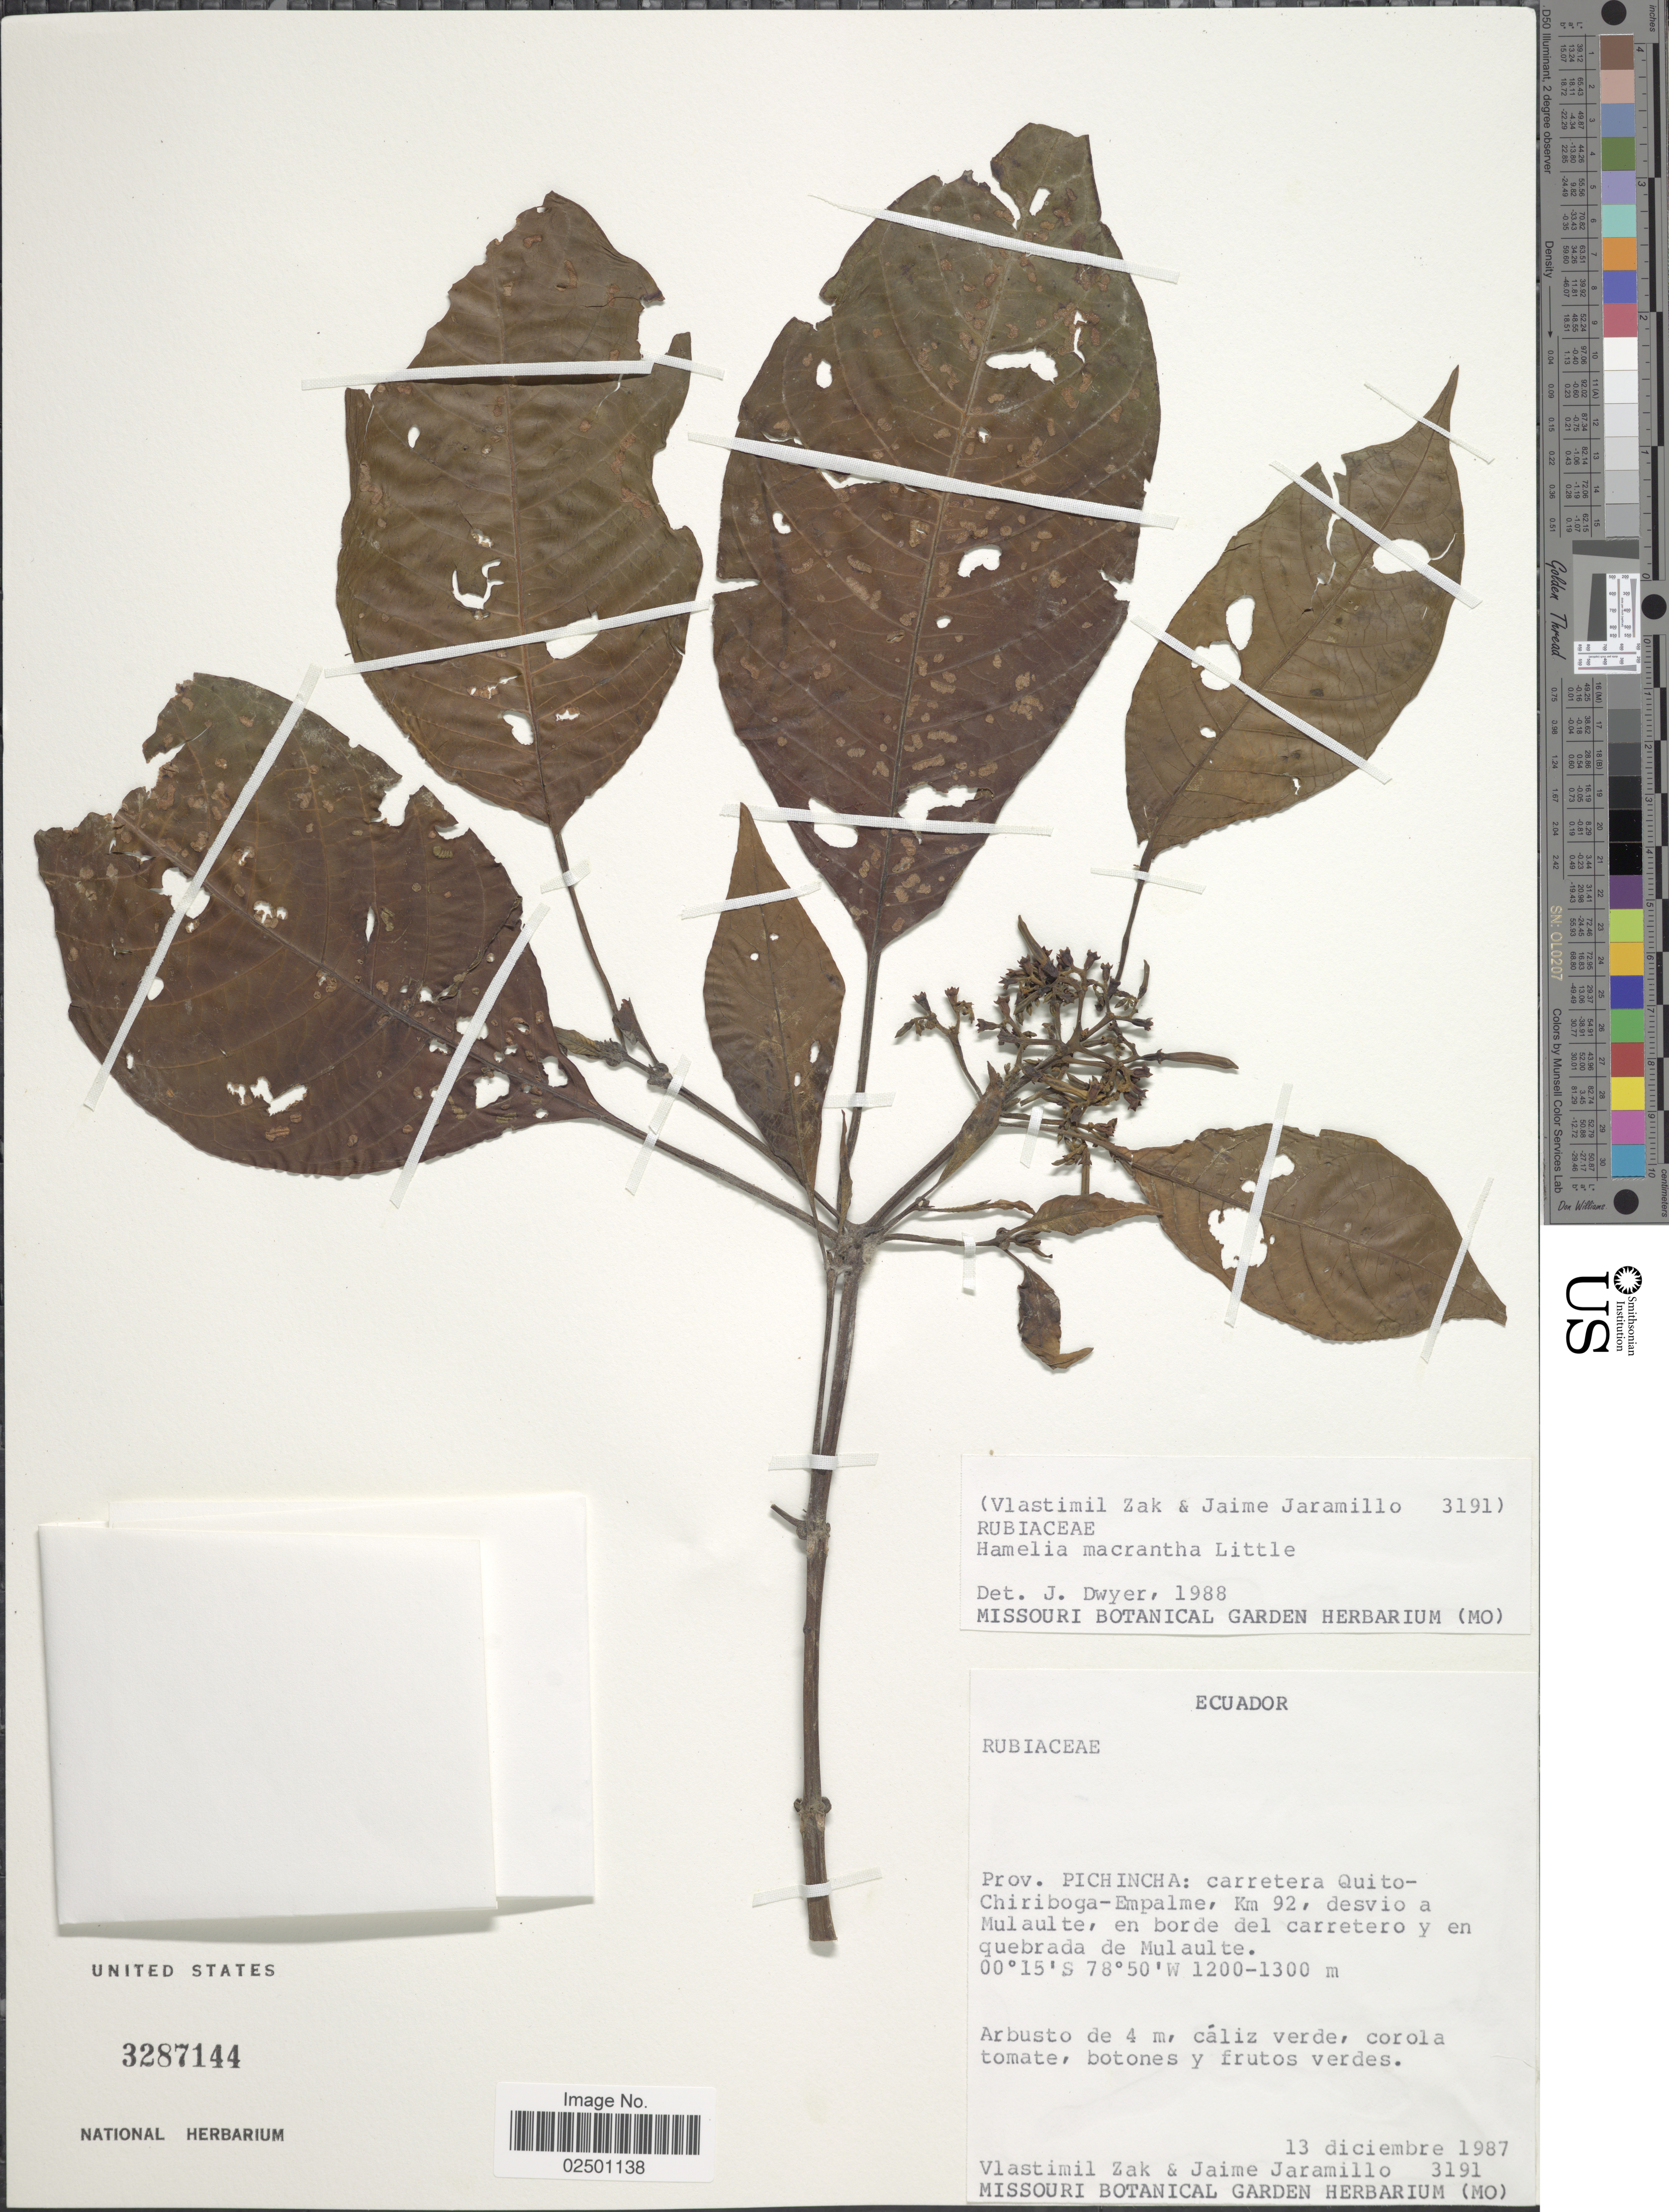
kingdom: Plantae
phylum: Tracheophyta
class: Magnoliopsida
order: Gentianales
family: Rubiaceae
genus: Hamelia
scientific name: Hamelia macrantha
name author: Little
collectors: V. Zak & J. Jaramillo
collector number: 3191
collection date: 1987-12-13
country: Ecuador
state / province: Pichincha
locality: Carretera Quito-Chiriboga-Empalme, Km 92, desvio a Mulaulte, en borde del carretero y en quebrada de Mulaulte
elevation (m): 1200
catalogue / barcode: US 3287144